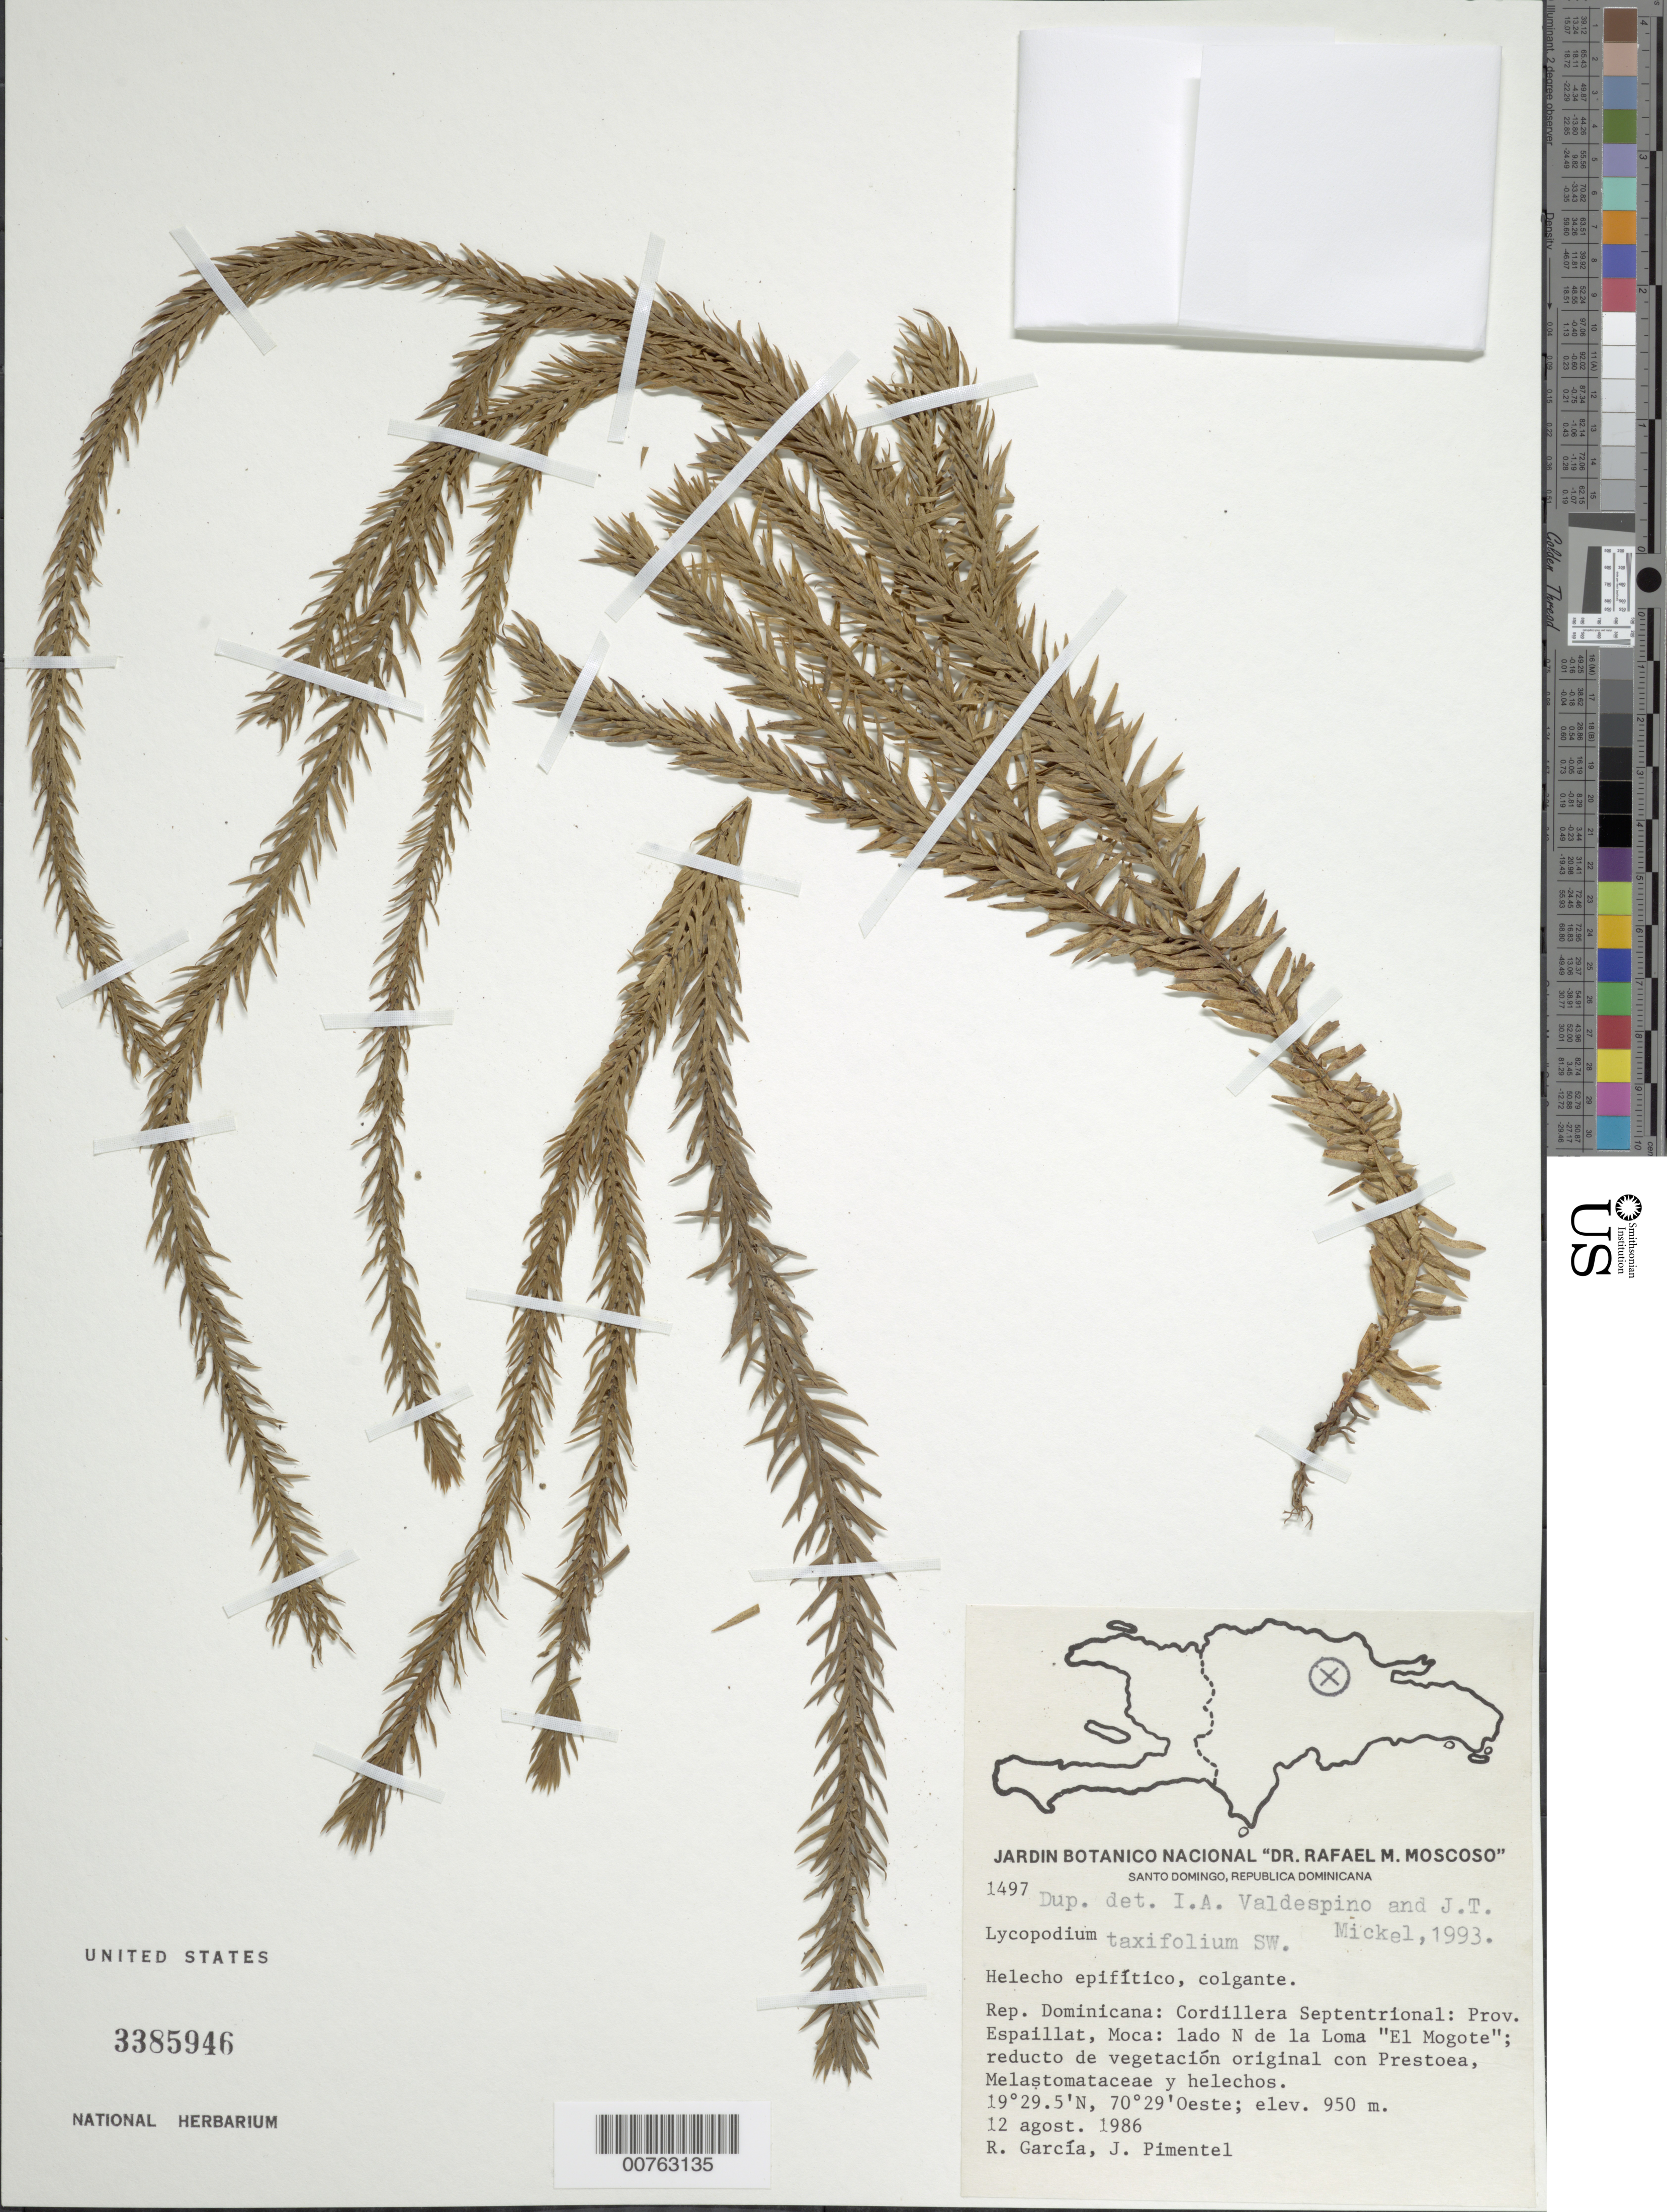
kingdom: Plantae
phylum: Tracheophyta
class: Lycopodiopsida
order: Lycopodiales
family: Lycopodiaceae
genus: Phlegmariurus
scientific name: Phlegmariurus taxifolius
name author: (Sw.) Á. Löve & D. Löve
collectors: R. G. García & J. Pimentel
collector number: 1497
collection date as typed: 12 Aug 1986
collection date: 1986-08-12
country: Dominican Republic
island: Hispaniola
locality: Cordillera Septentrional. Provincia Espaillat, Moca, lado N de la Loma "El Mogote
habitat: Reducto de vegetación original con Prestoea, Melastomataceas y helechos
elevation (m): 950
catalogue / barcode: US 3385946